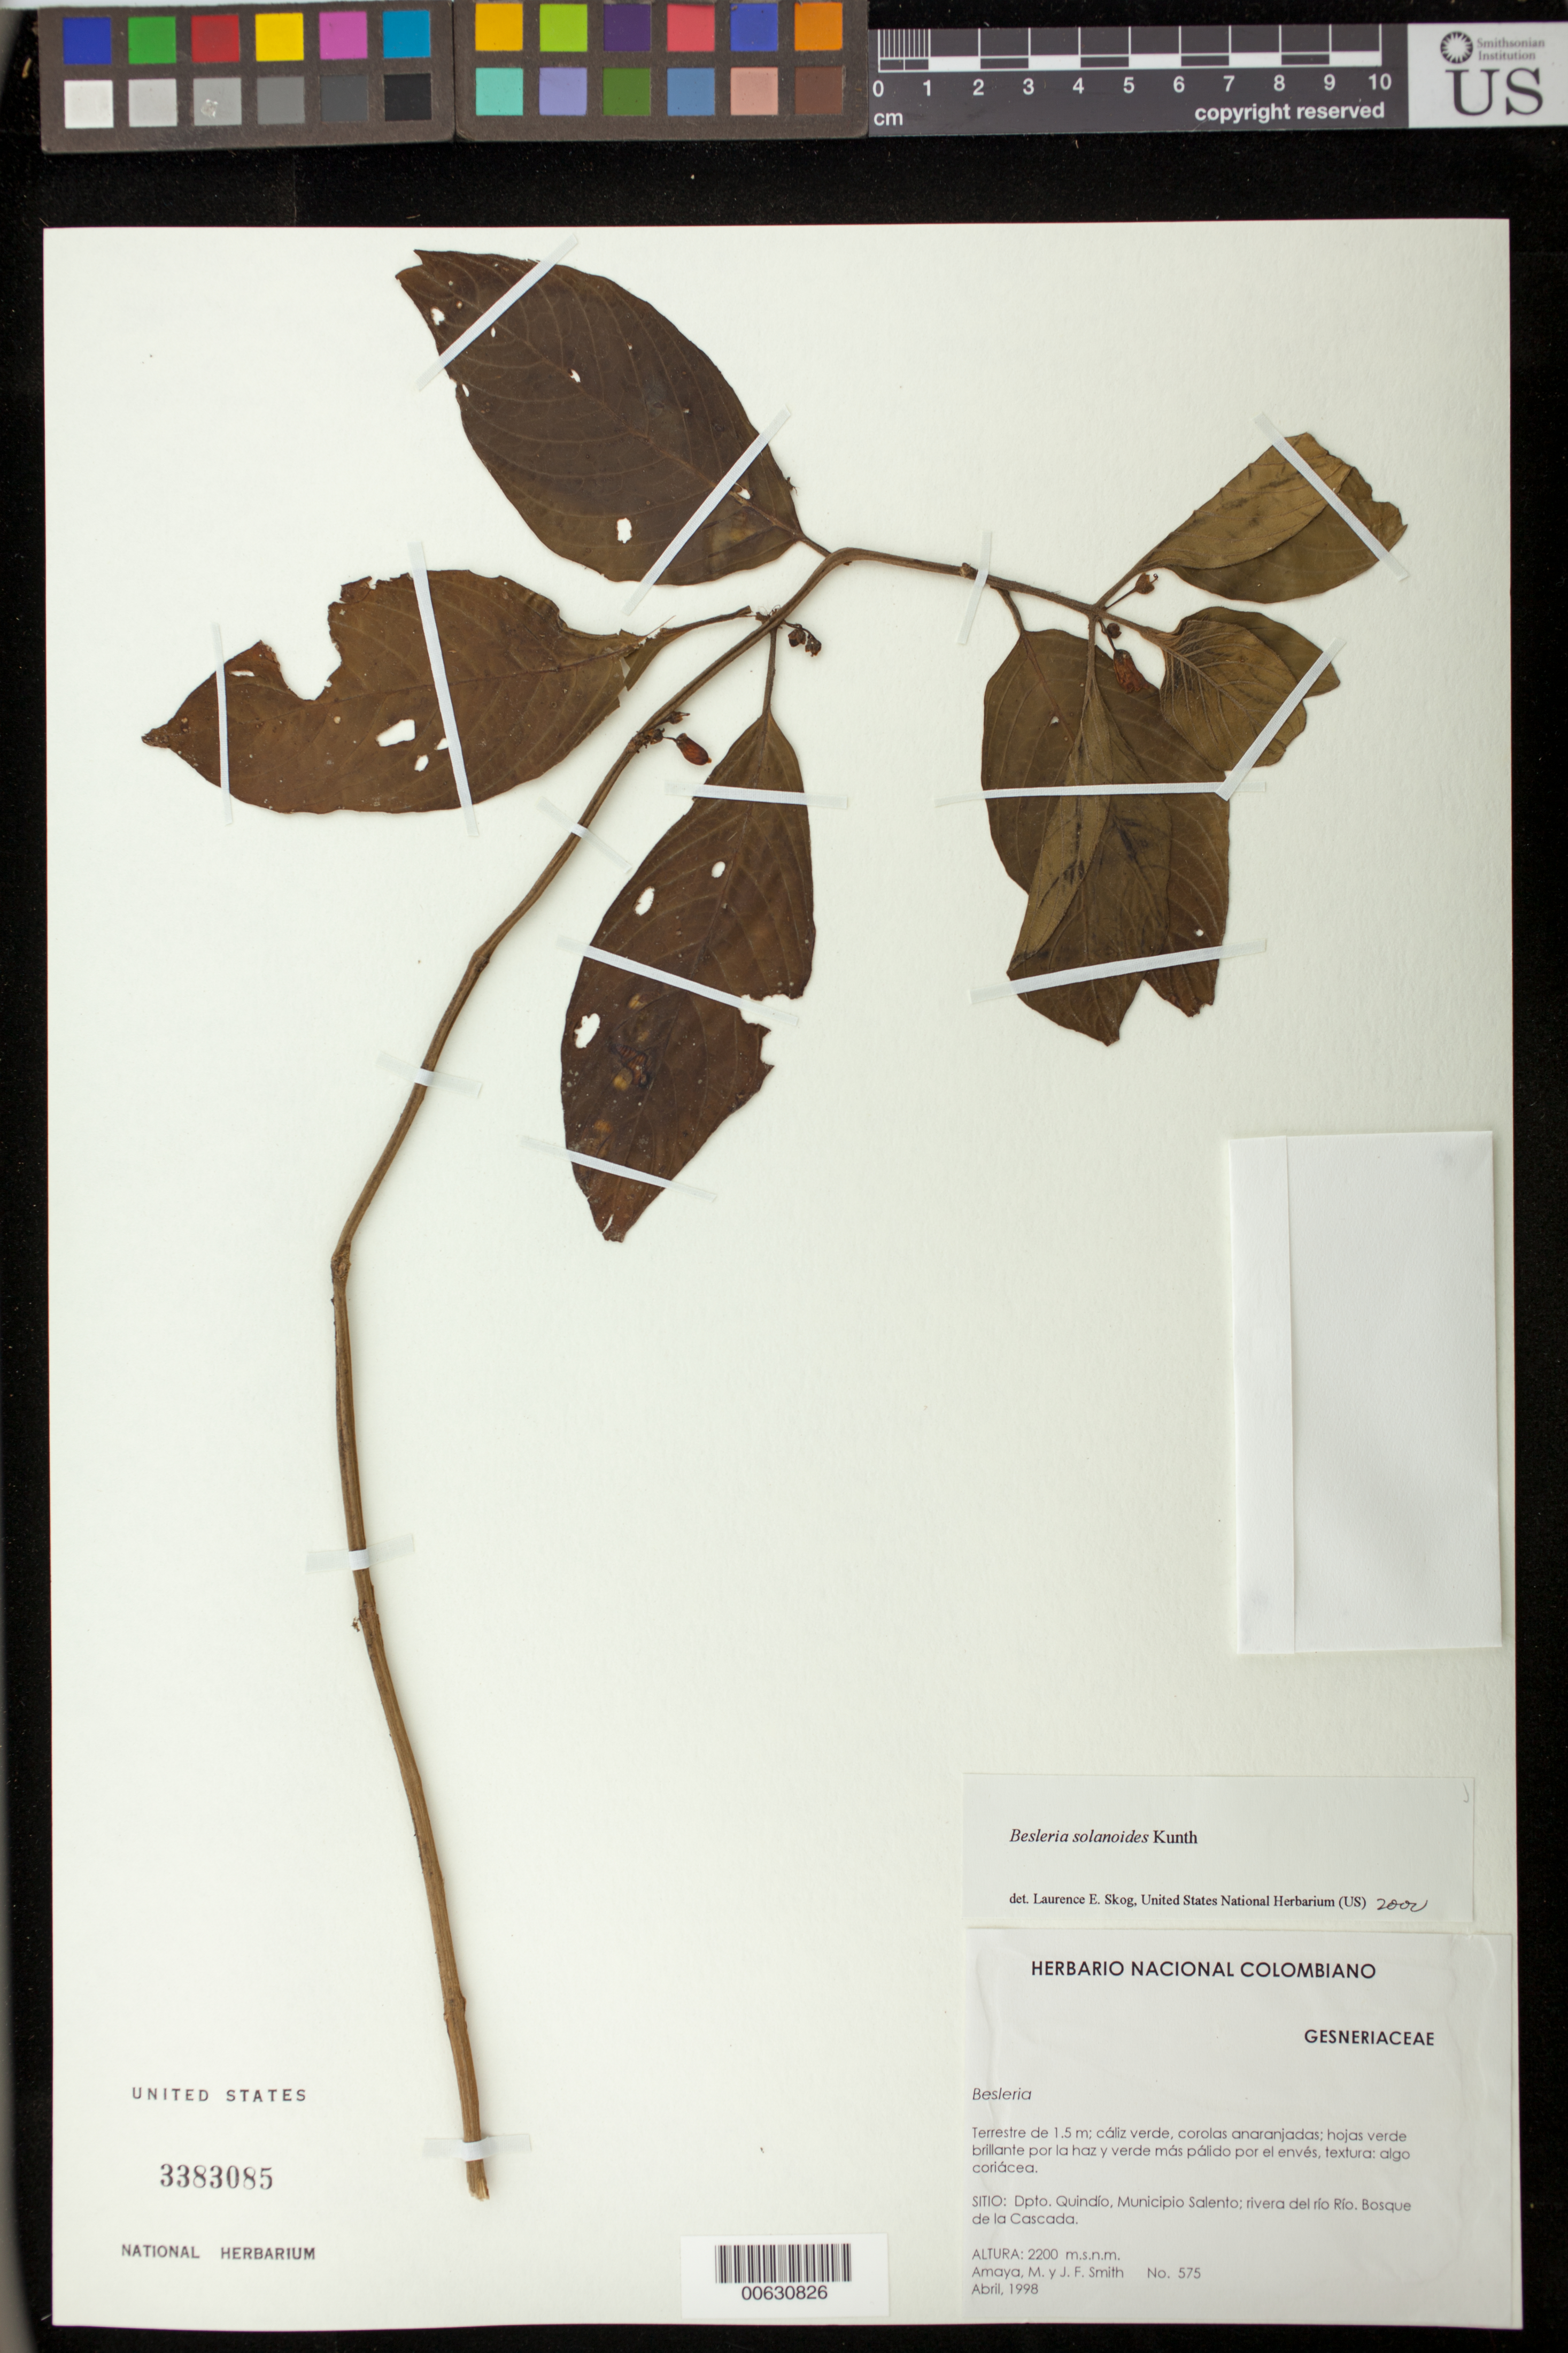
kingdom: Plantae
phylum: Tracheophyta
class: Magnoliopsida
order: Lamiales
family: Gesneriaceae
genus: Besleria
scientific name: Besleria solanoides var. solanoides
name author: Kunth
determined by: Skog, Laurence E.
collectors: M. Amaya & J. F. Smith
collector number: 575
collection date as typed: Apr 1998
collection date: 1998-04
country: Colombia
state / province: Quindío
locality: Municipio Salento; rivera del rí Río. Bosque de la Cascada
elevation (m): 2200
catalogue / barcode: US 3383085